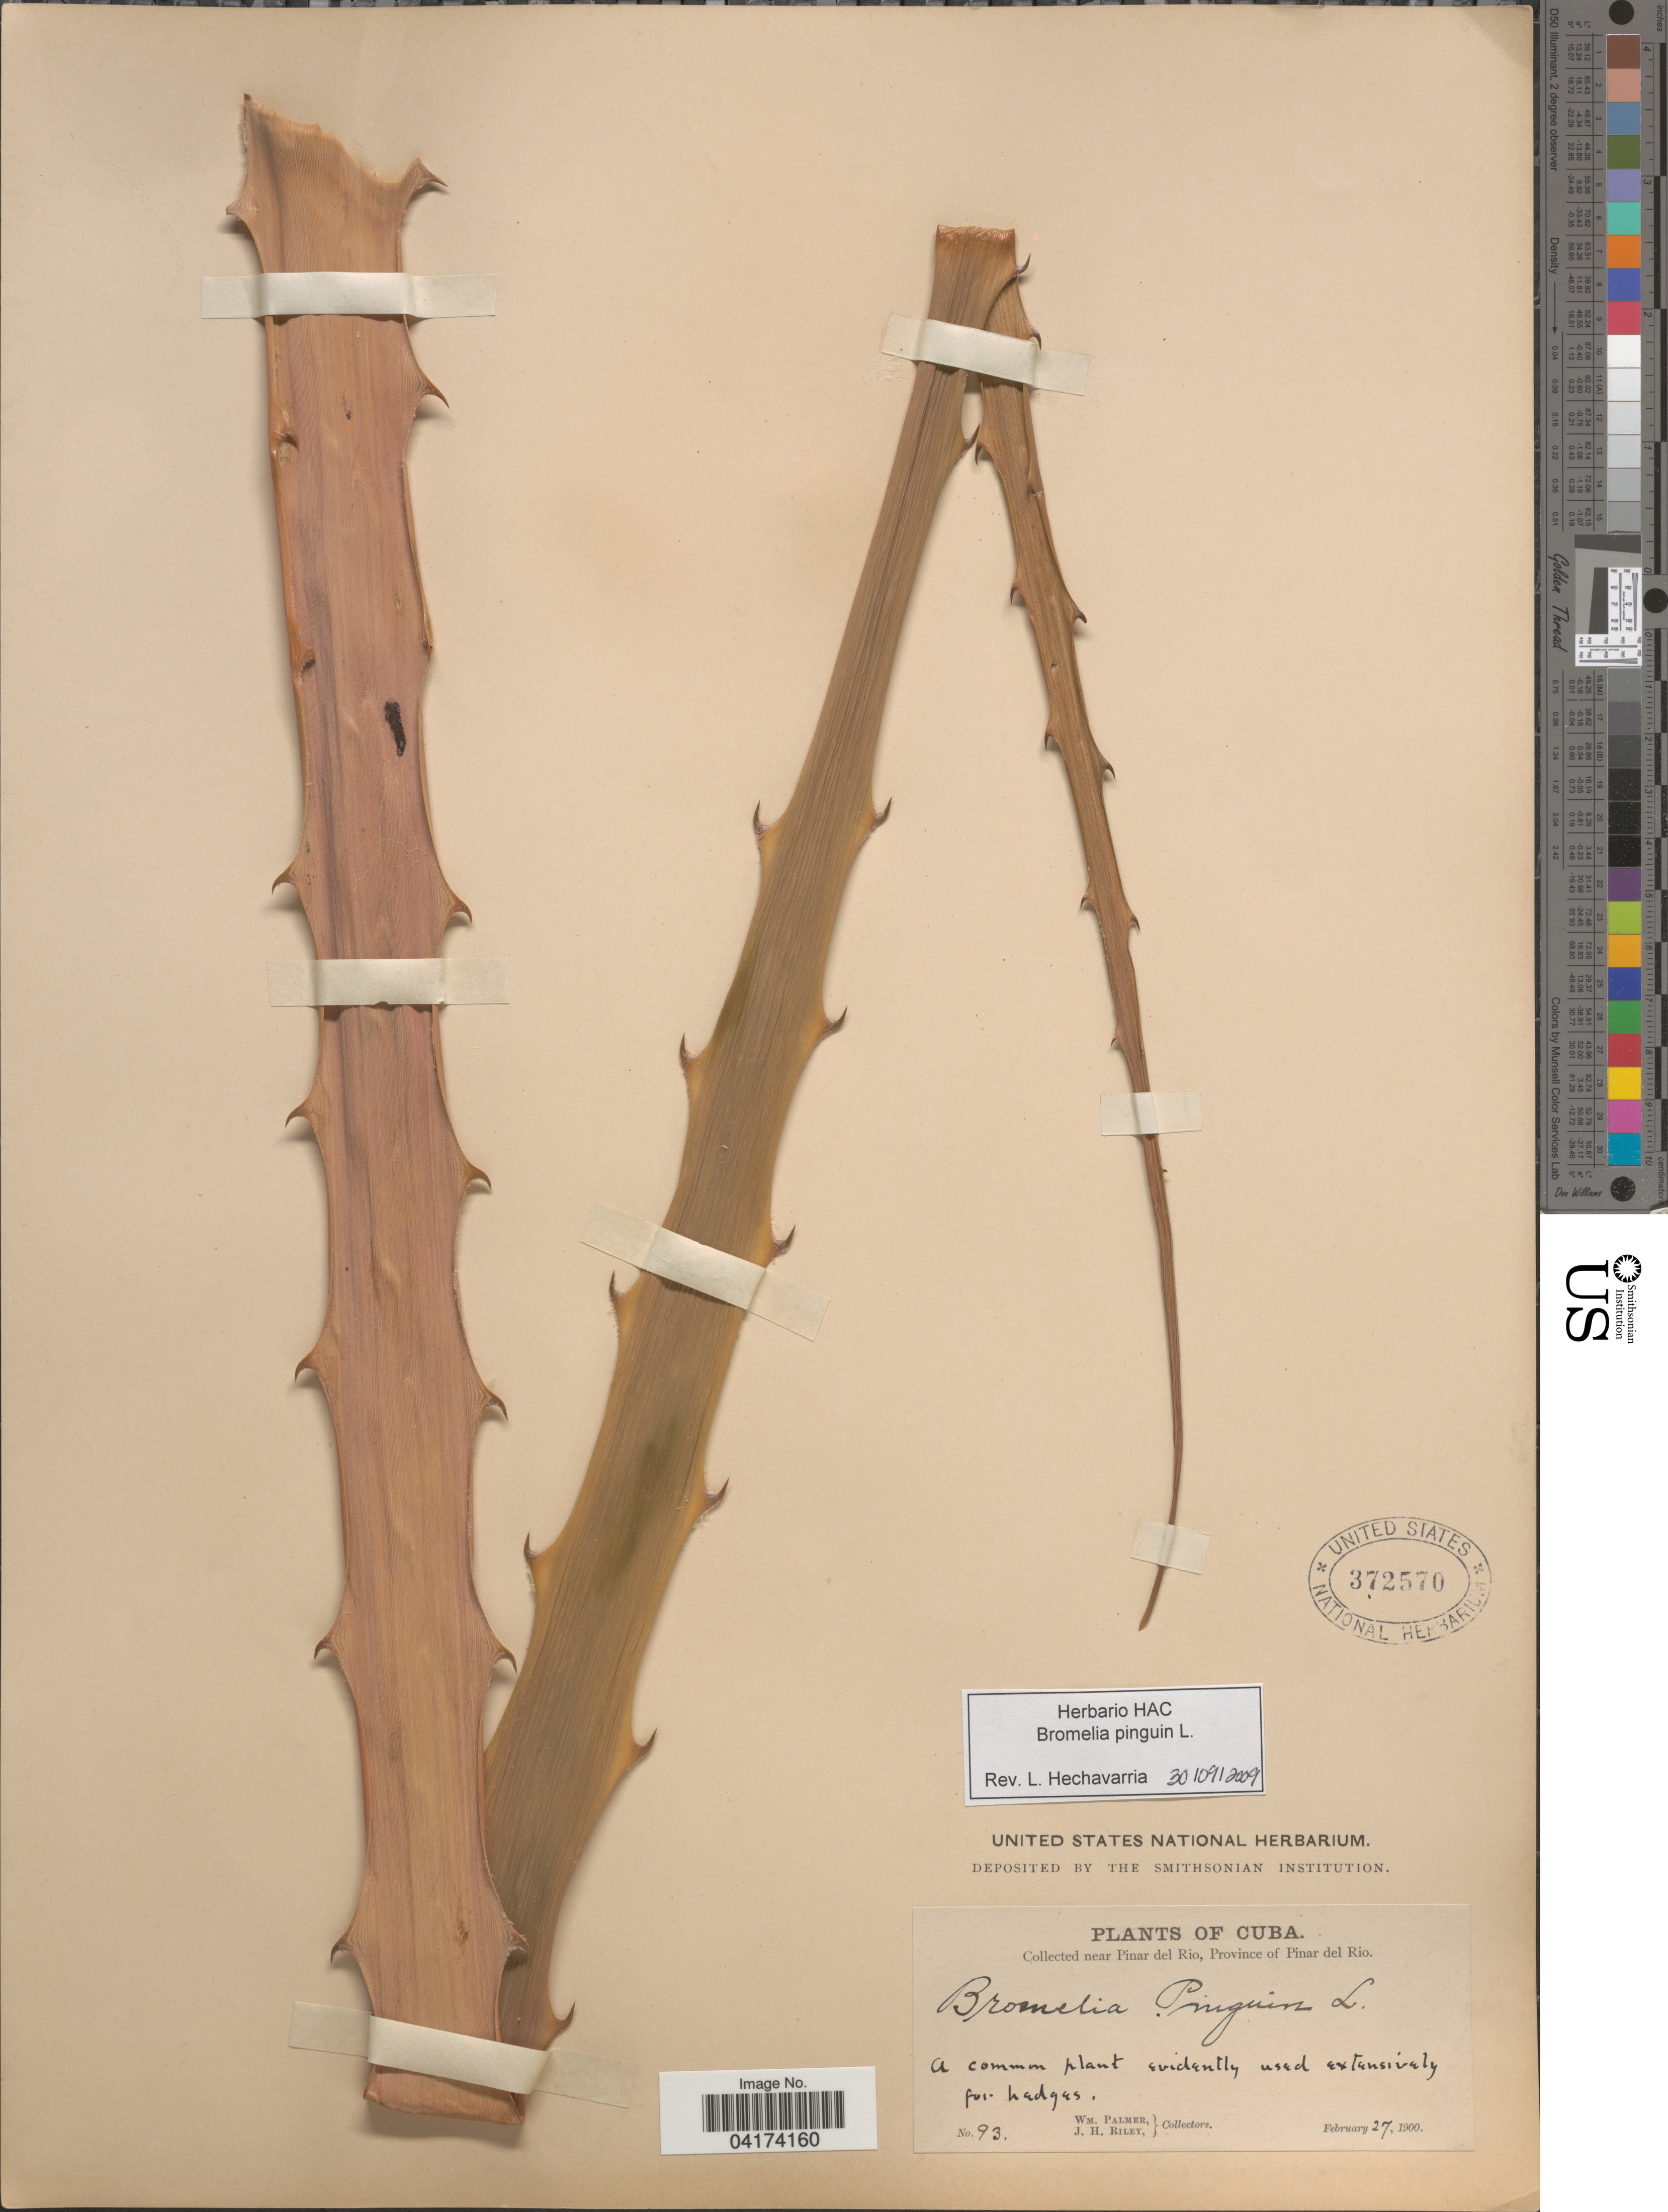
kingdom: Plantae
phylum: Tracheophyta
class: Liliopsida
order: Poales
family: Bromeliaceae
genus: Bromelia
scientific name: Bromelia pinguin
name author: L.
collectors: W. Palmer & J. H. Riley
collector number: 93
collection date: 1900-02-27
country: Cuba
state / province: Pinar del Río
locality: Near Pinar del Rio.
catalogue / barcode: US 372570